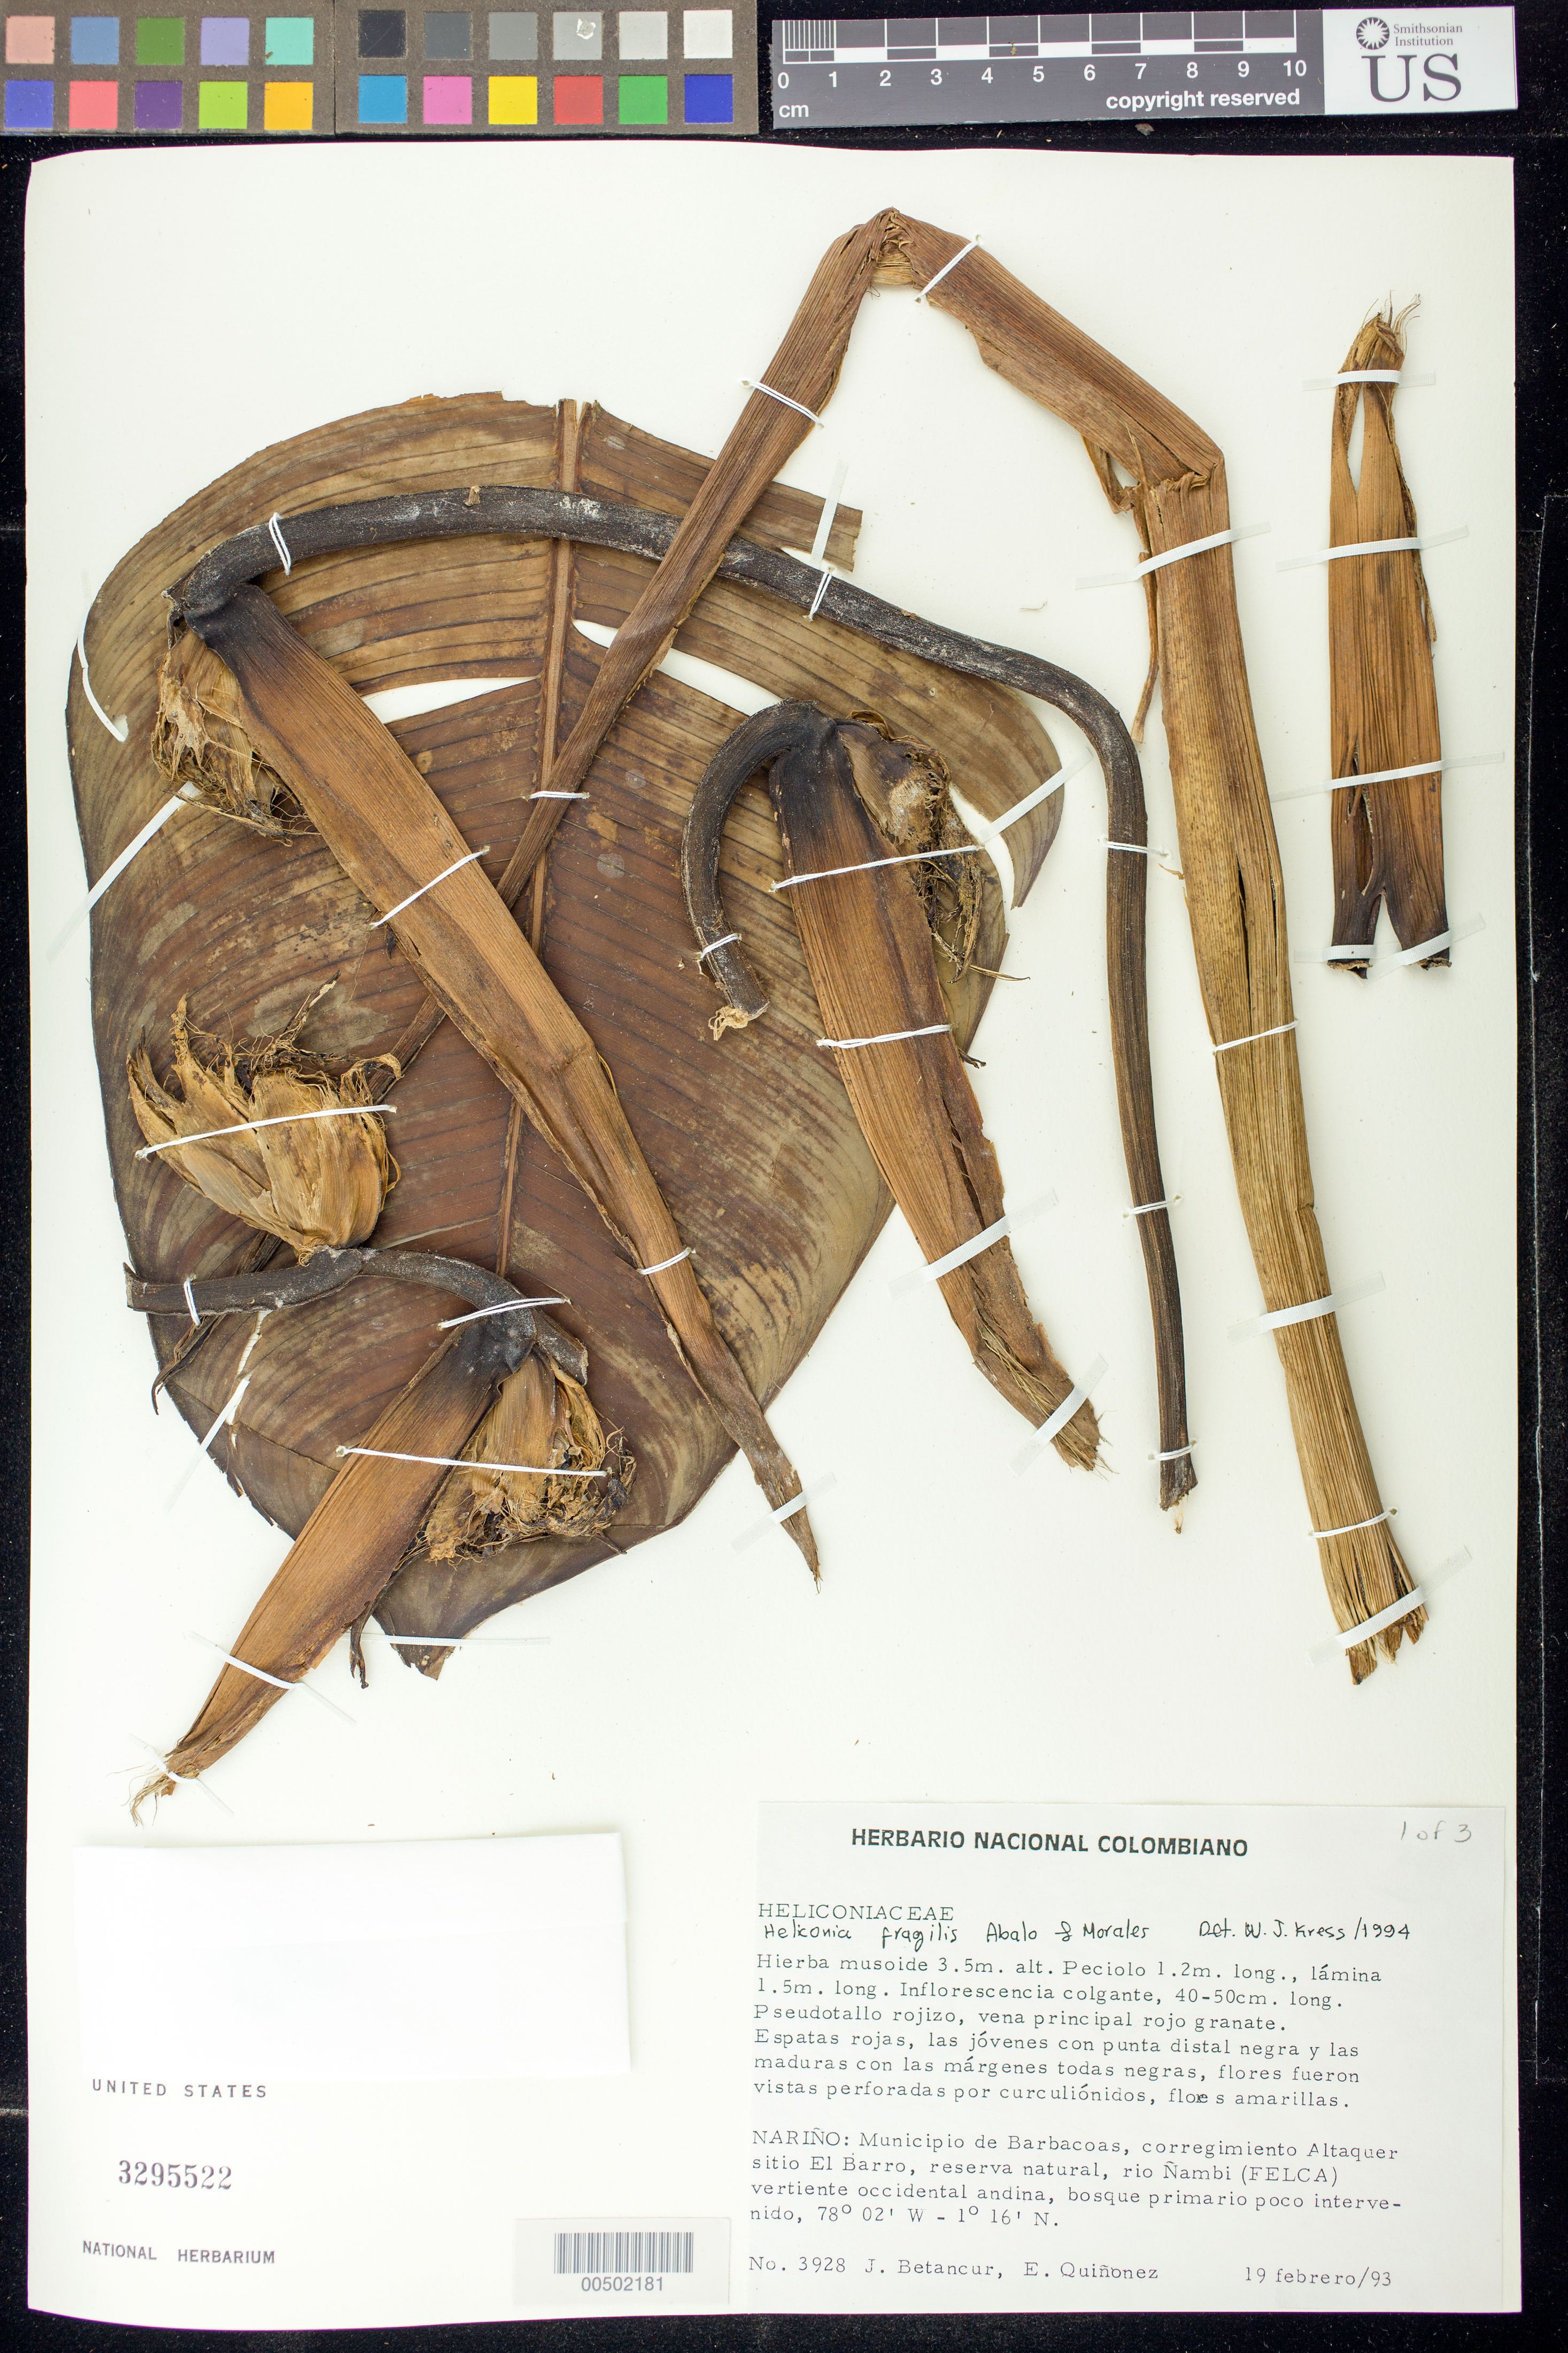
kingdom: Plantae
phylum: Tracheophyta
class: Liliopsida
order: Zingiberales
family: Heliconiaceae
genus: Heliconia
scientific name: Heliconia fragilis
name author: Abalo & G. Morales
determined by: Kress, W. J., (US), Smithsonian Institution - National Museum of Natural History (UNITED STATES)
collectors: J. C. Betancur & E. Quinonez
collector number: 3928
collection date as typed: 19 Feb 1993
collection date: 1993-02-19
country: Colombia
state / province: Nariño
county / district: Barbacoas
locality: Corregimiento Altaquer Sitio el Barro, Reserva Natural, Rio Nambi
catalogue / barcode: US 3295522